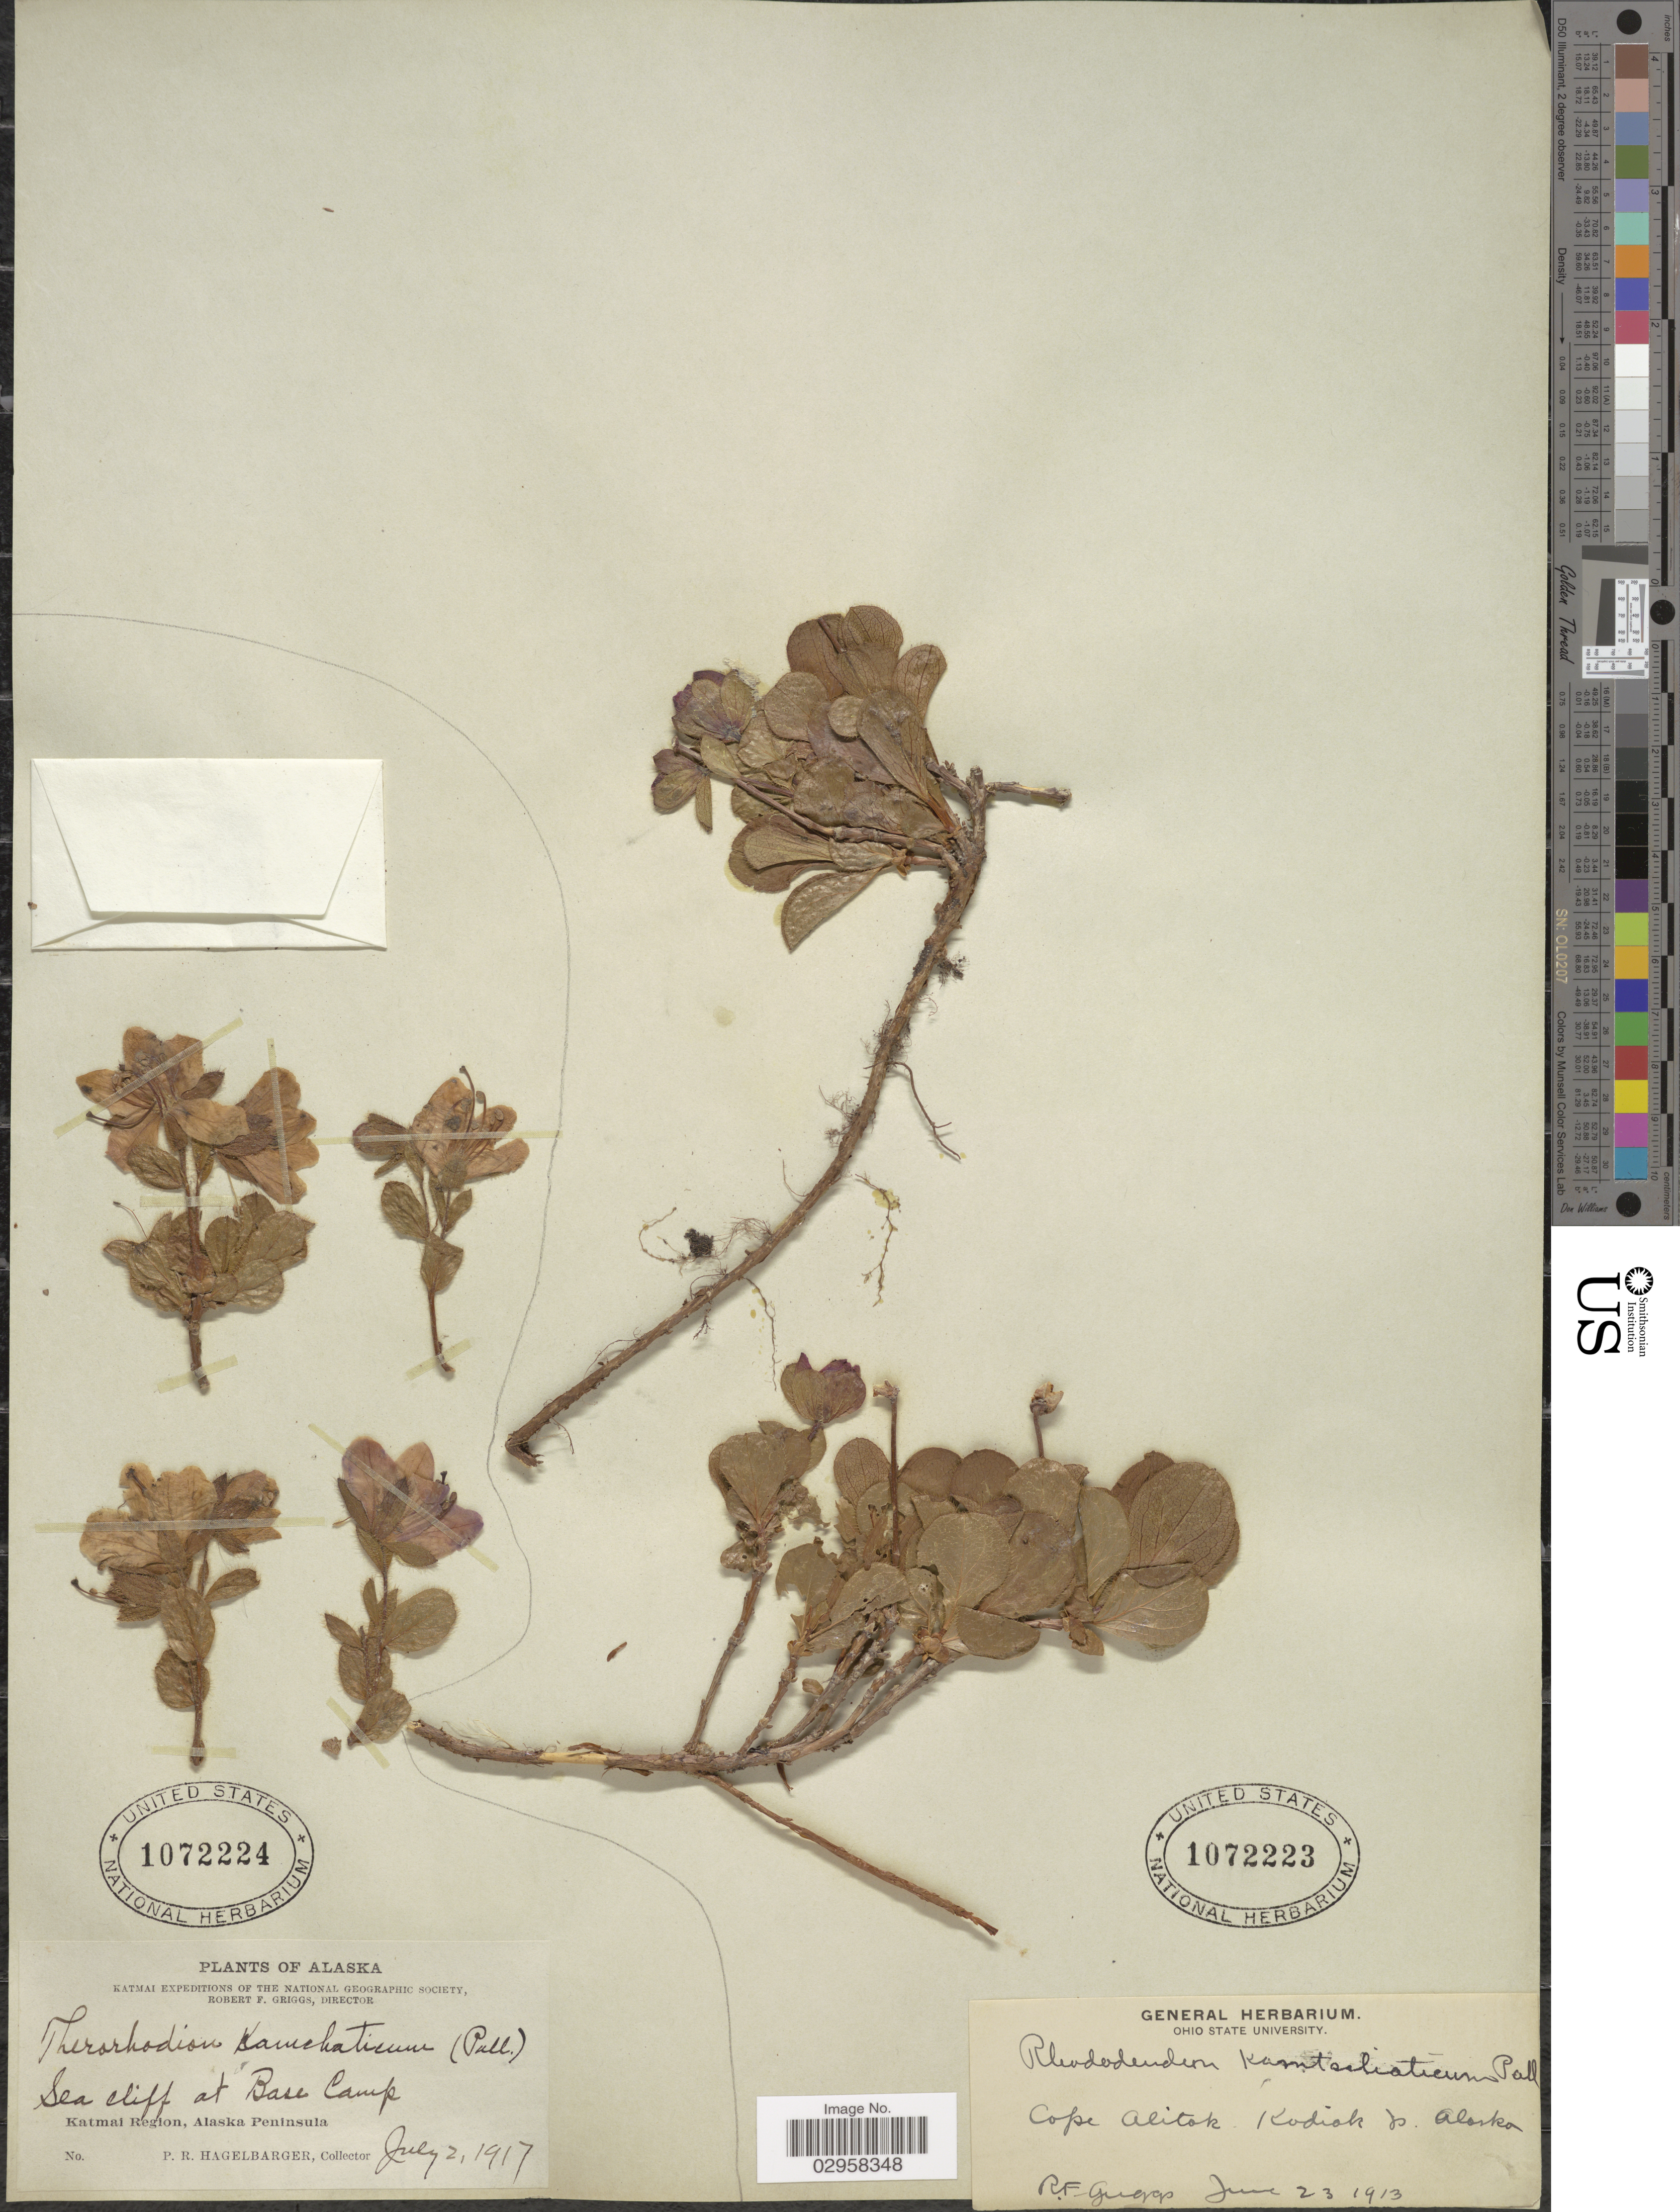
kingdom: Plantae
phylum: Tracheophyta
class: Magnoliopsida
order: Ericales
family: Ericaceae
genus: Rhododendron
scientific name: Rhododendron kamtschaticum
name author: Pall.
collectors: P. Hagelbarger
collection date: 1917-07-02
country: United States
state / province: Alaska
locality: Sea cliff at Base Camp. Katmai Region, Alaska Peninsula.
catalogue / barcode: US 1072224-2